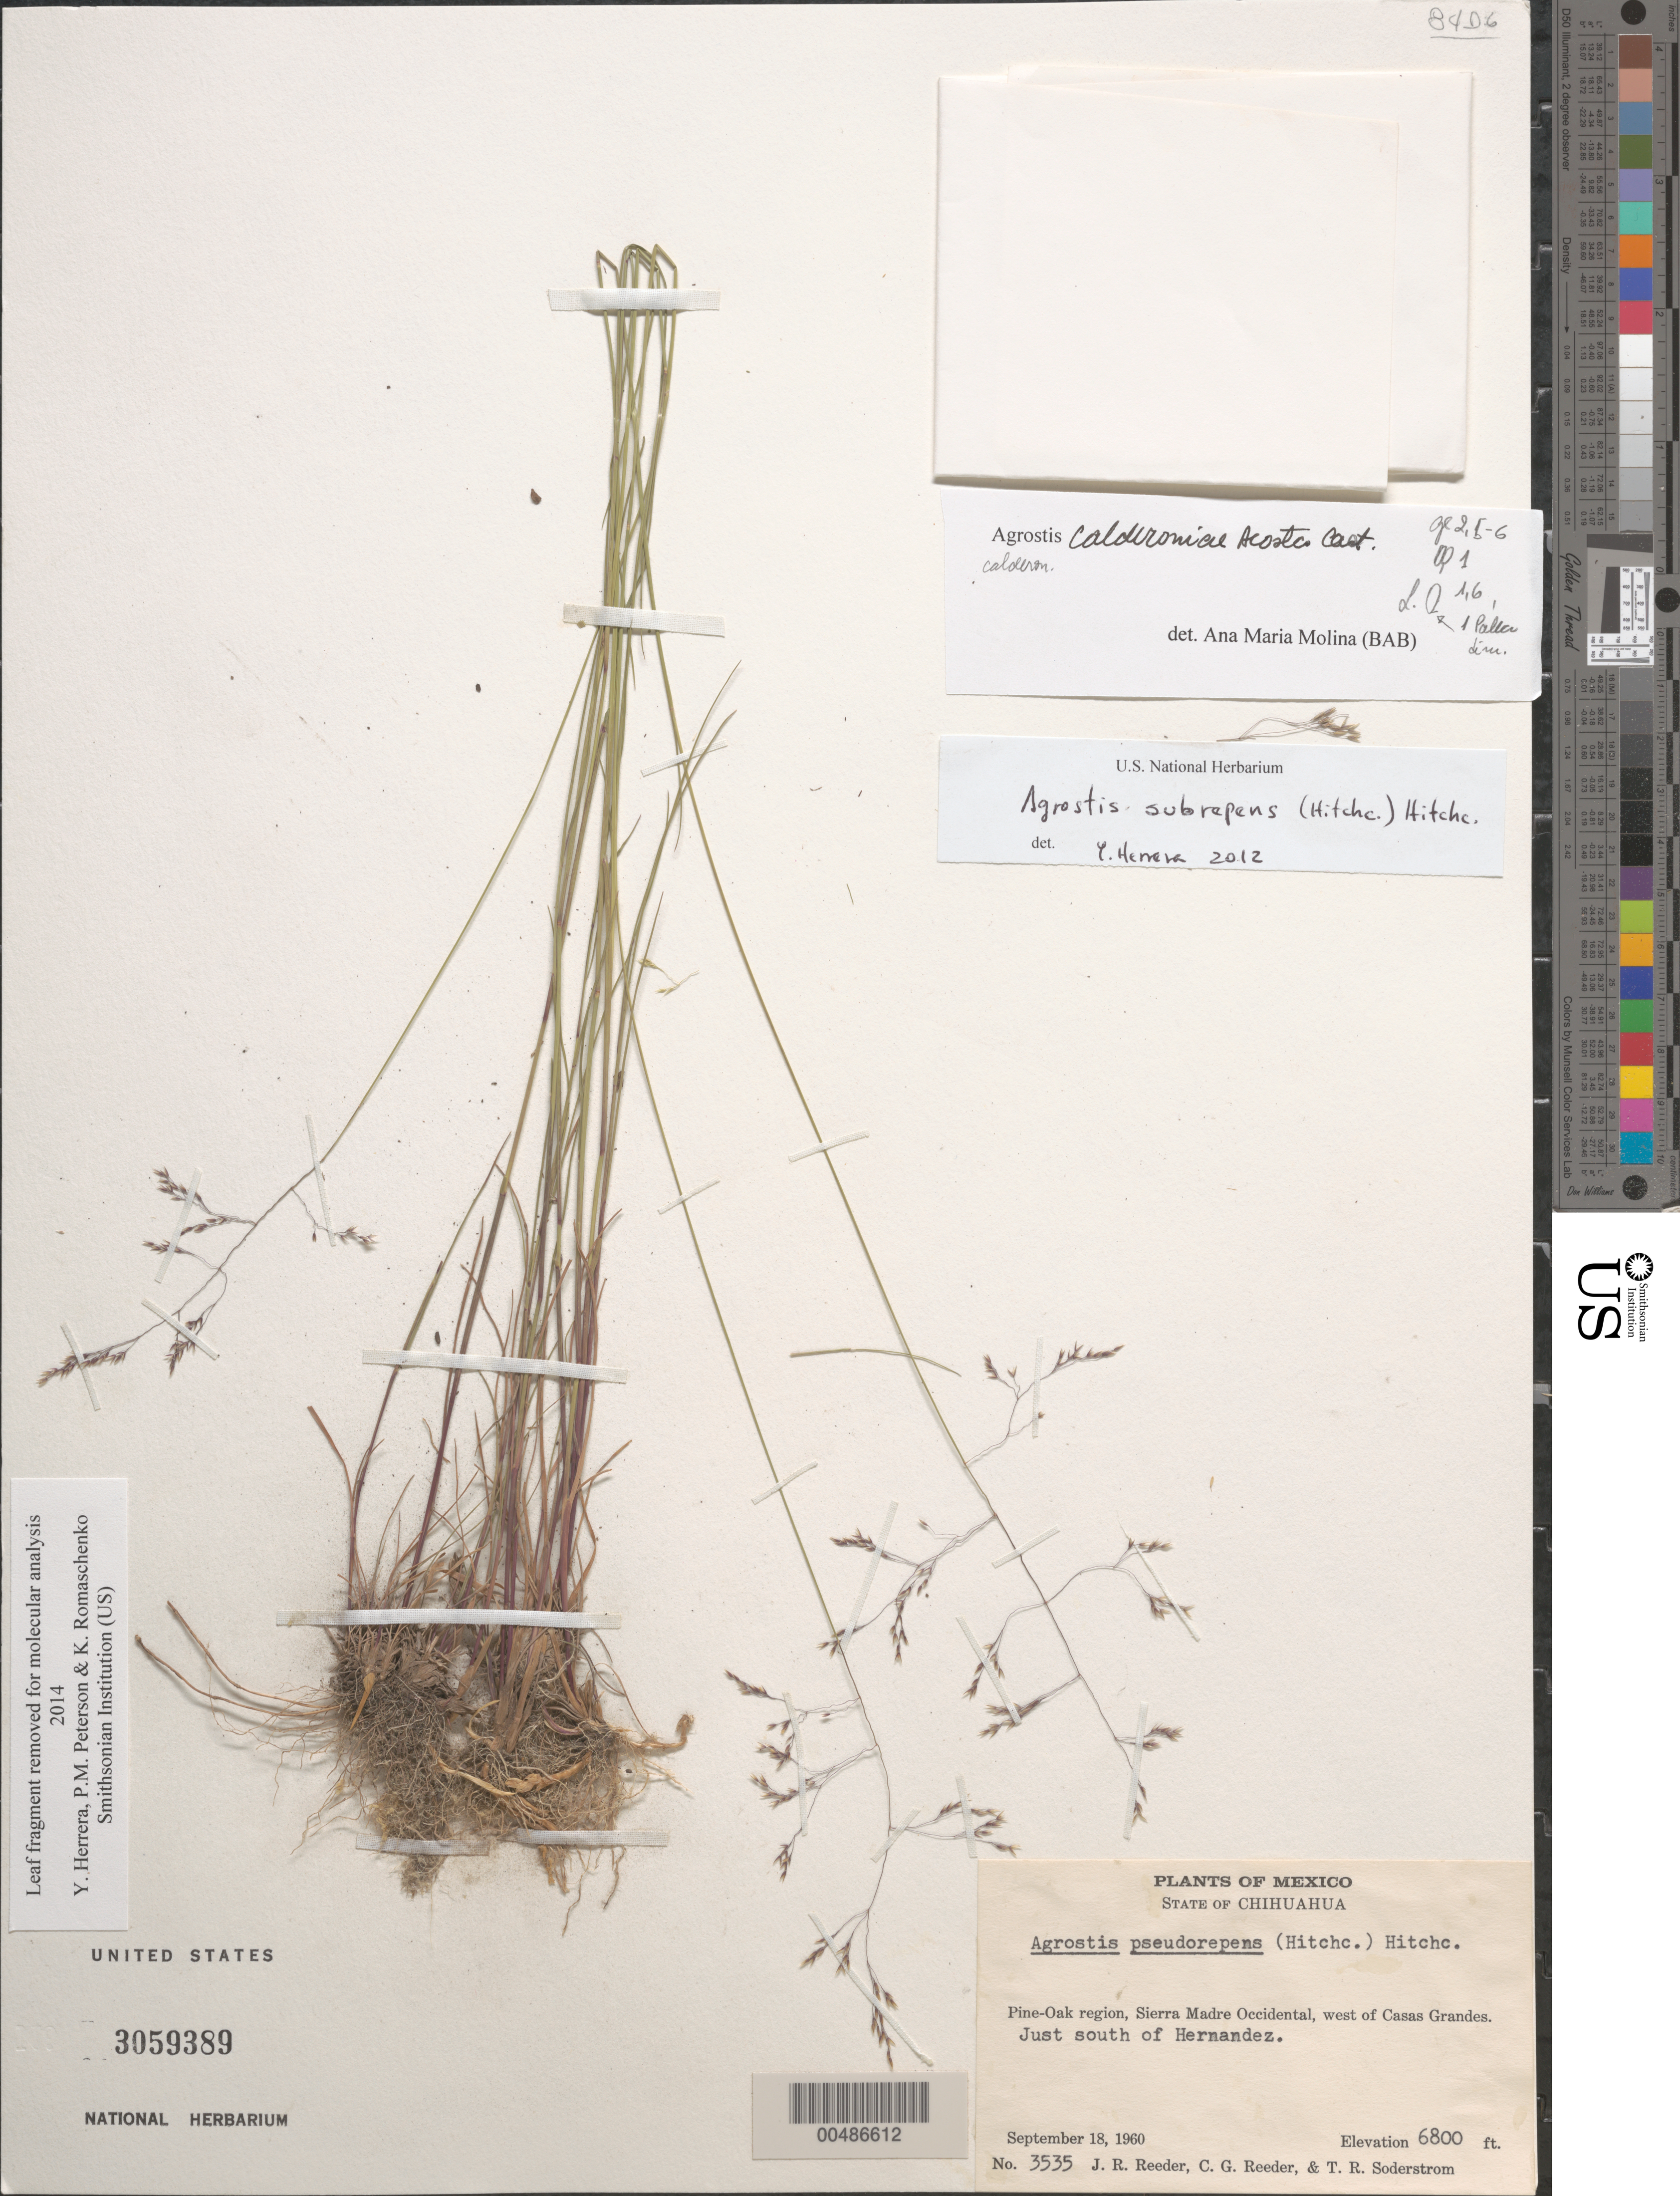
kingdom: Plantae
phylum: Tracheophyta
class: Liliopsida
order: Poales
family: Poaceae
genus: Agrostis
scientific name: Agrostis subrepens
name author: (Hitchc.) Hitchc.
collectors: J. R. Reeder, C. G. Reeder & T. R. Soderstrom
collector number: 3535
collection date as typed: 18 Sep 1960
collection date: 1960-09-18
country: Mexico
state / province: Chihuahua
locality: Sierra Madre Occidental, W of Casas Grandes, just S of Hernandez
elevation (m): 2073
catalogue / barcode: US 3059389